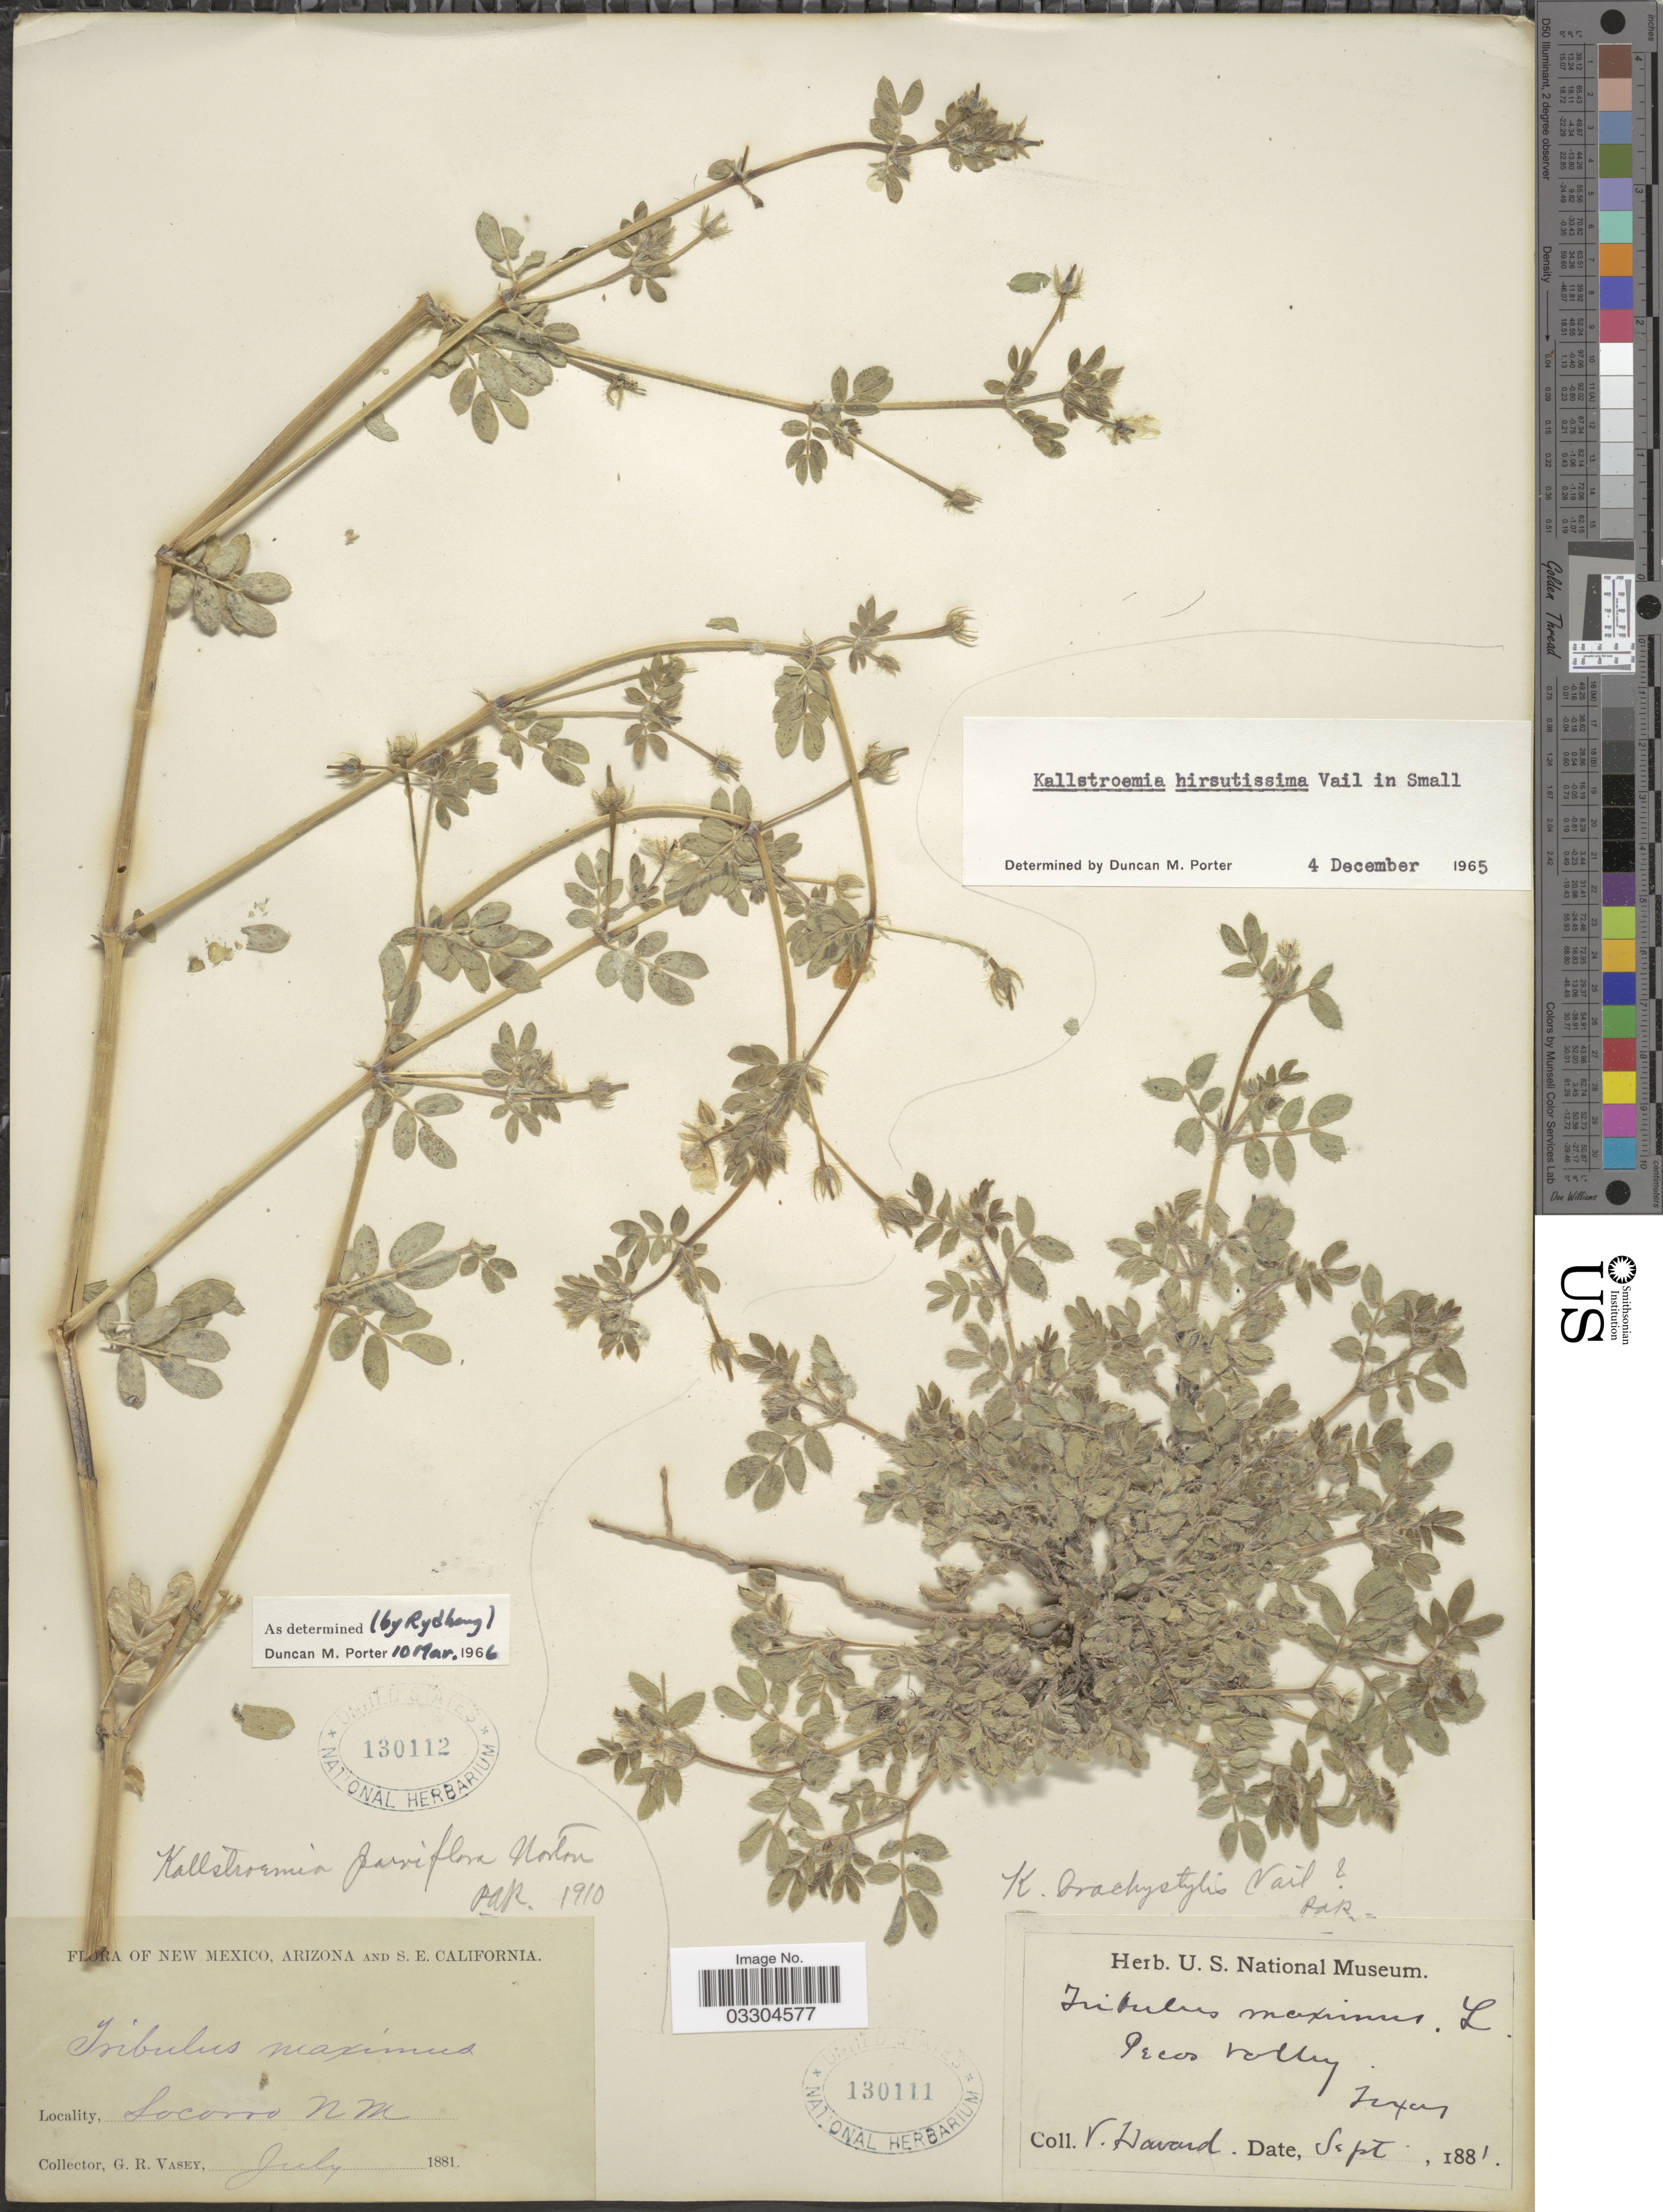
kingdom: Plantae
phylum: Tracheophyta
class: Magnoliopsida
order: Zygophyllales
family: Zygophyllaceae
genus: Kallstroemia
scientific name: Kallstroemia hirsutissima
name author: Vail in Small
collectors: G. R. Vasey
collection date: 1881-07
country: United States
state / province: New Mexico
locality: Socorro.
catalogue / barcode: US 130112-2